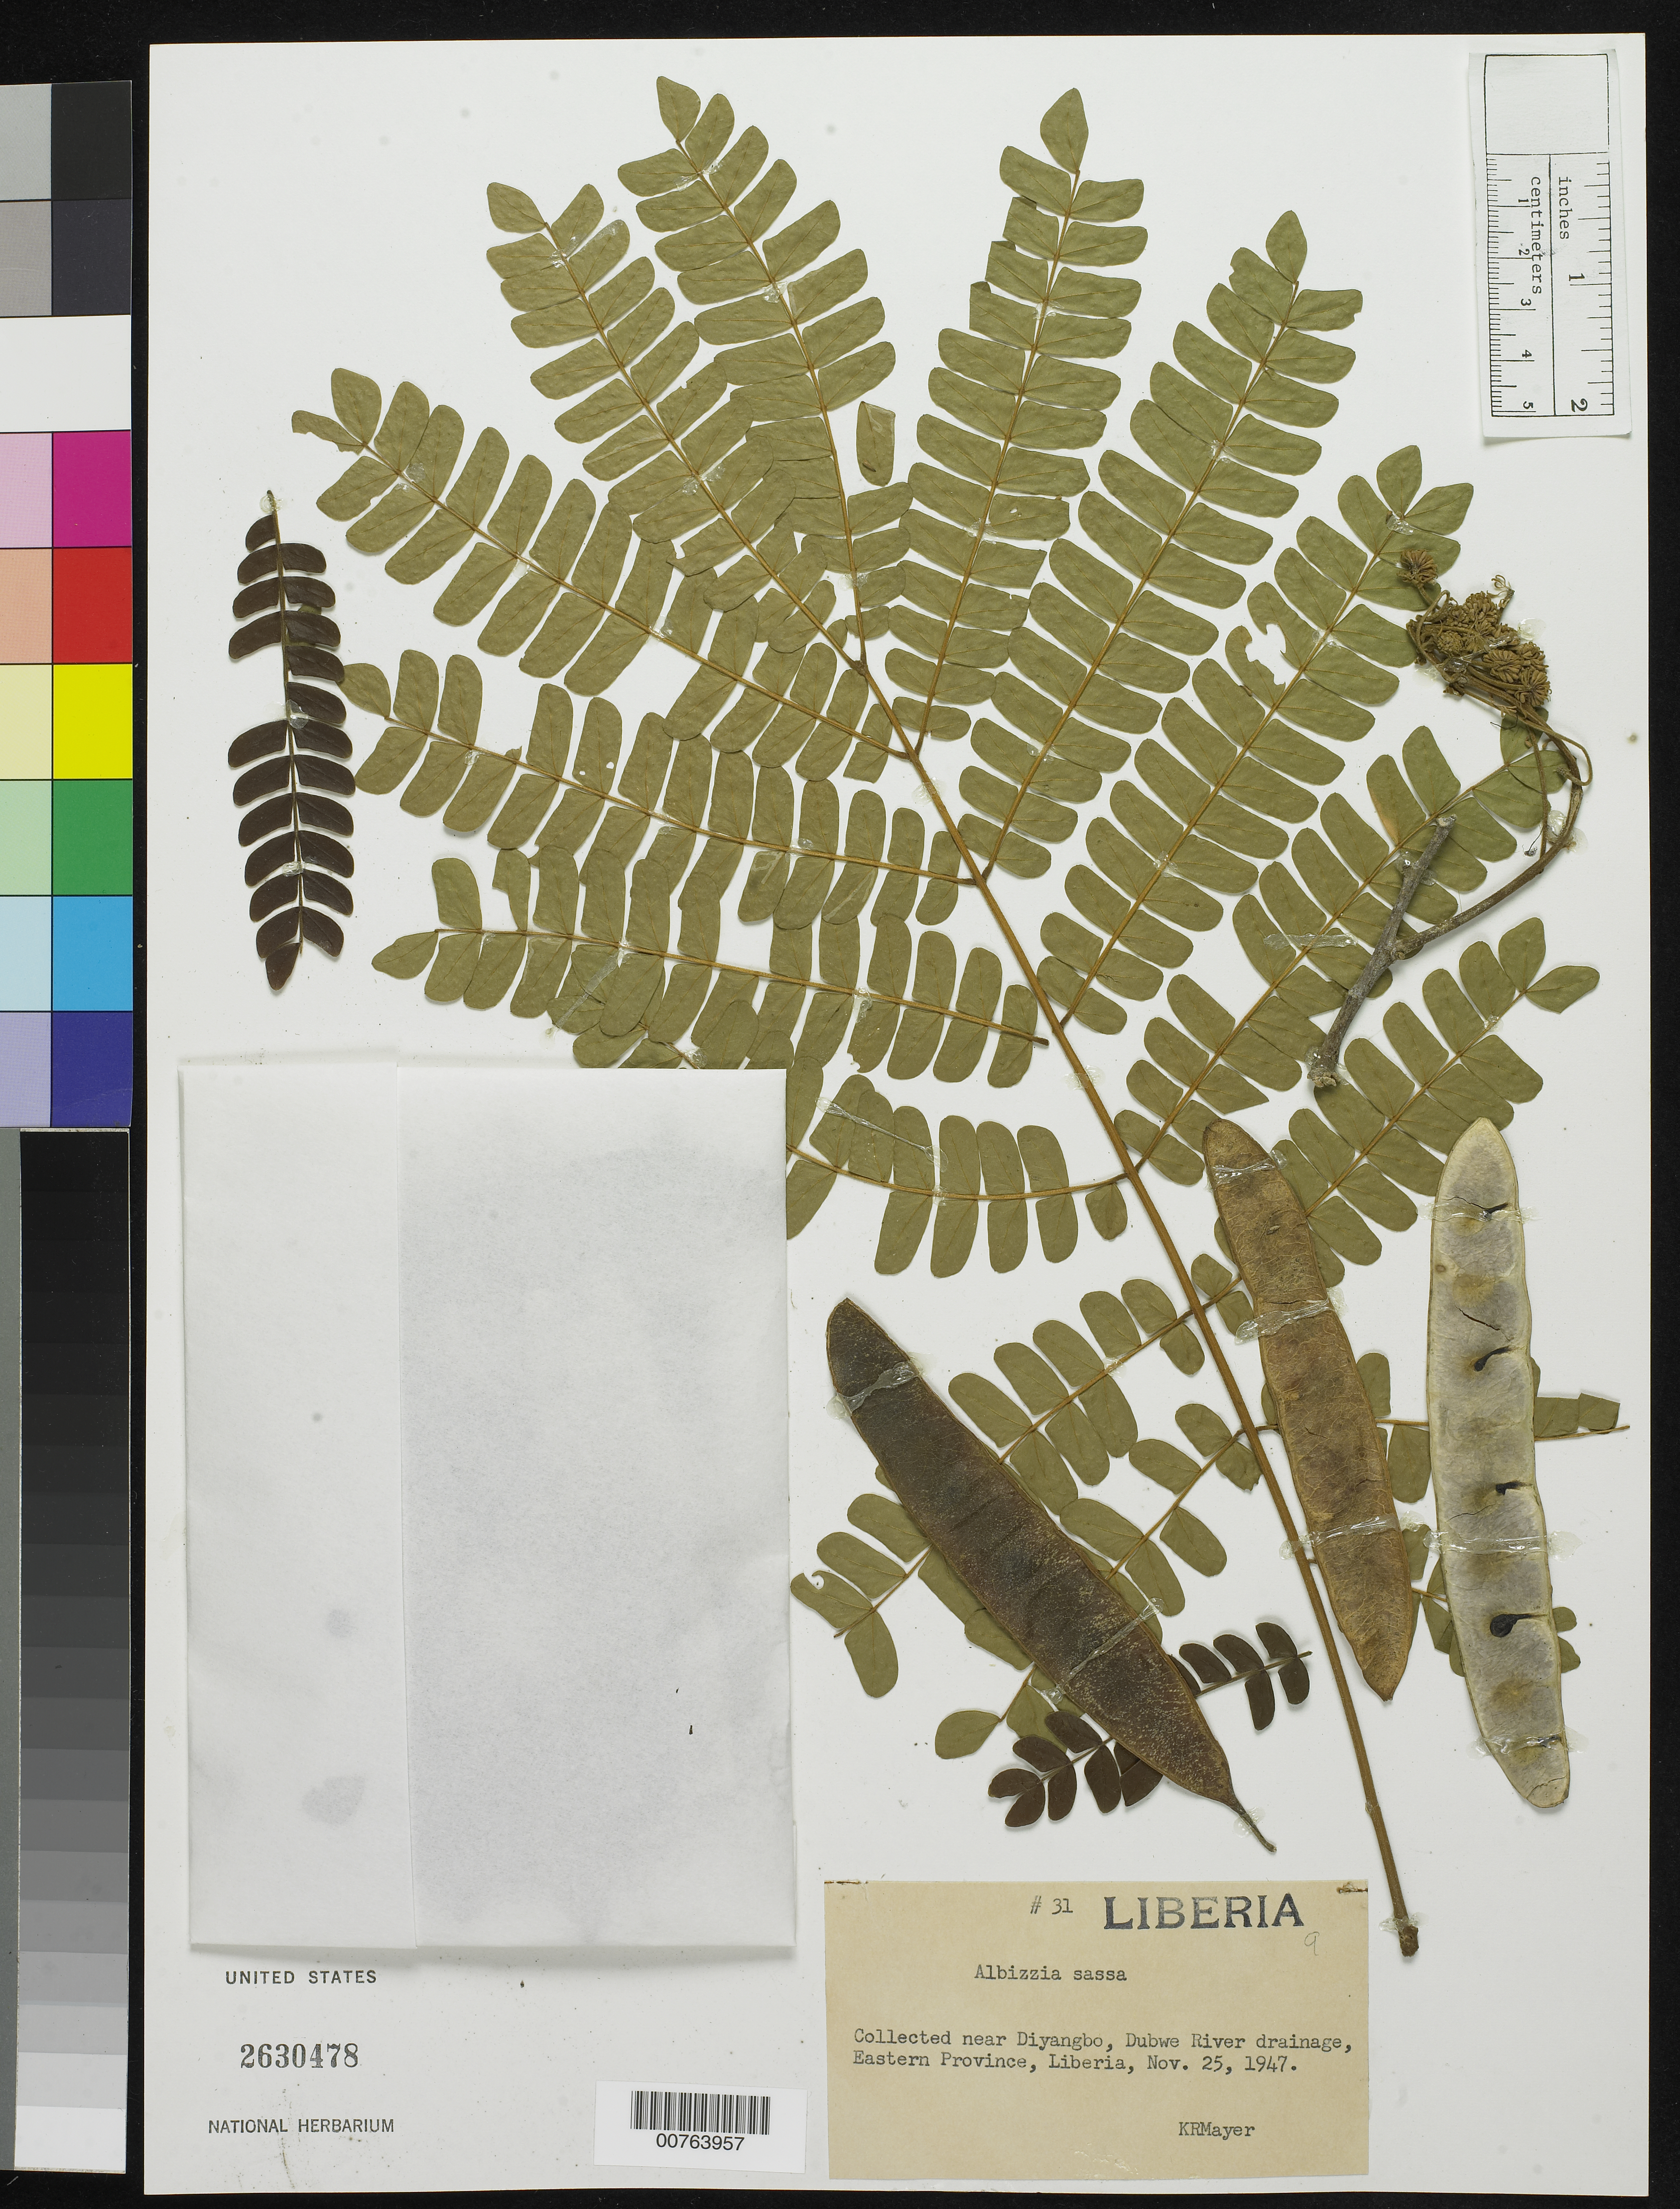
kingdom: Plantae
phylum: Tracheophyta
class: Magnoliopsida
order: Fabales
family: Fabaceae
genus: Albizia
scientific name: Albizia sassa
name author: (Willd.) J.F. Macbr.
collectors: K. R. Mayer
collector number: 31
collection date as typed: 25 Nov 1947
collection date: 1947-11-25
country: Liberia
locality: Eastern Province: Dubwe River drainage, near Diyangbo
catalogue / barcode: US 2630478